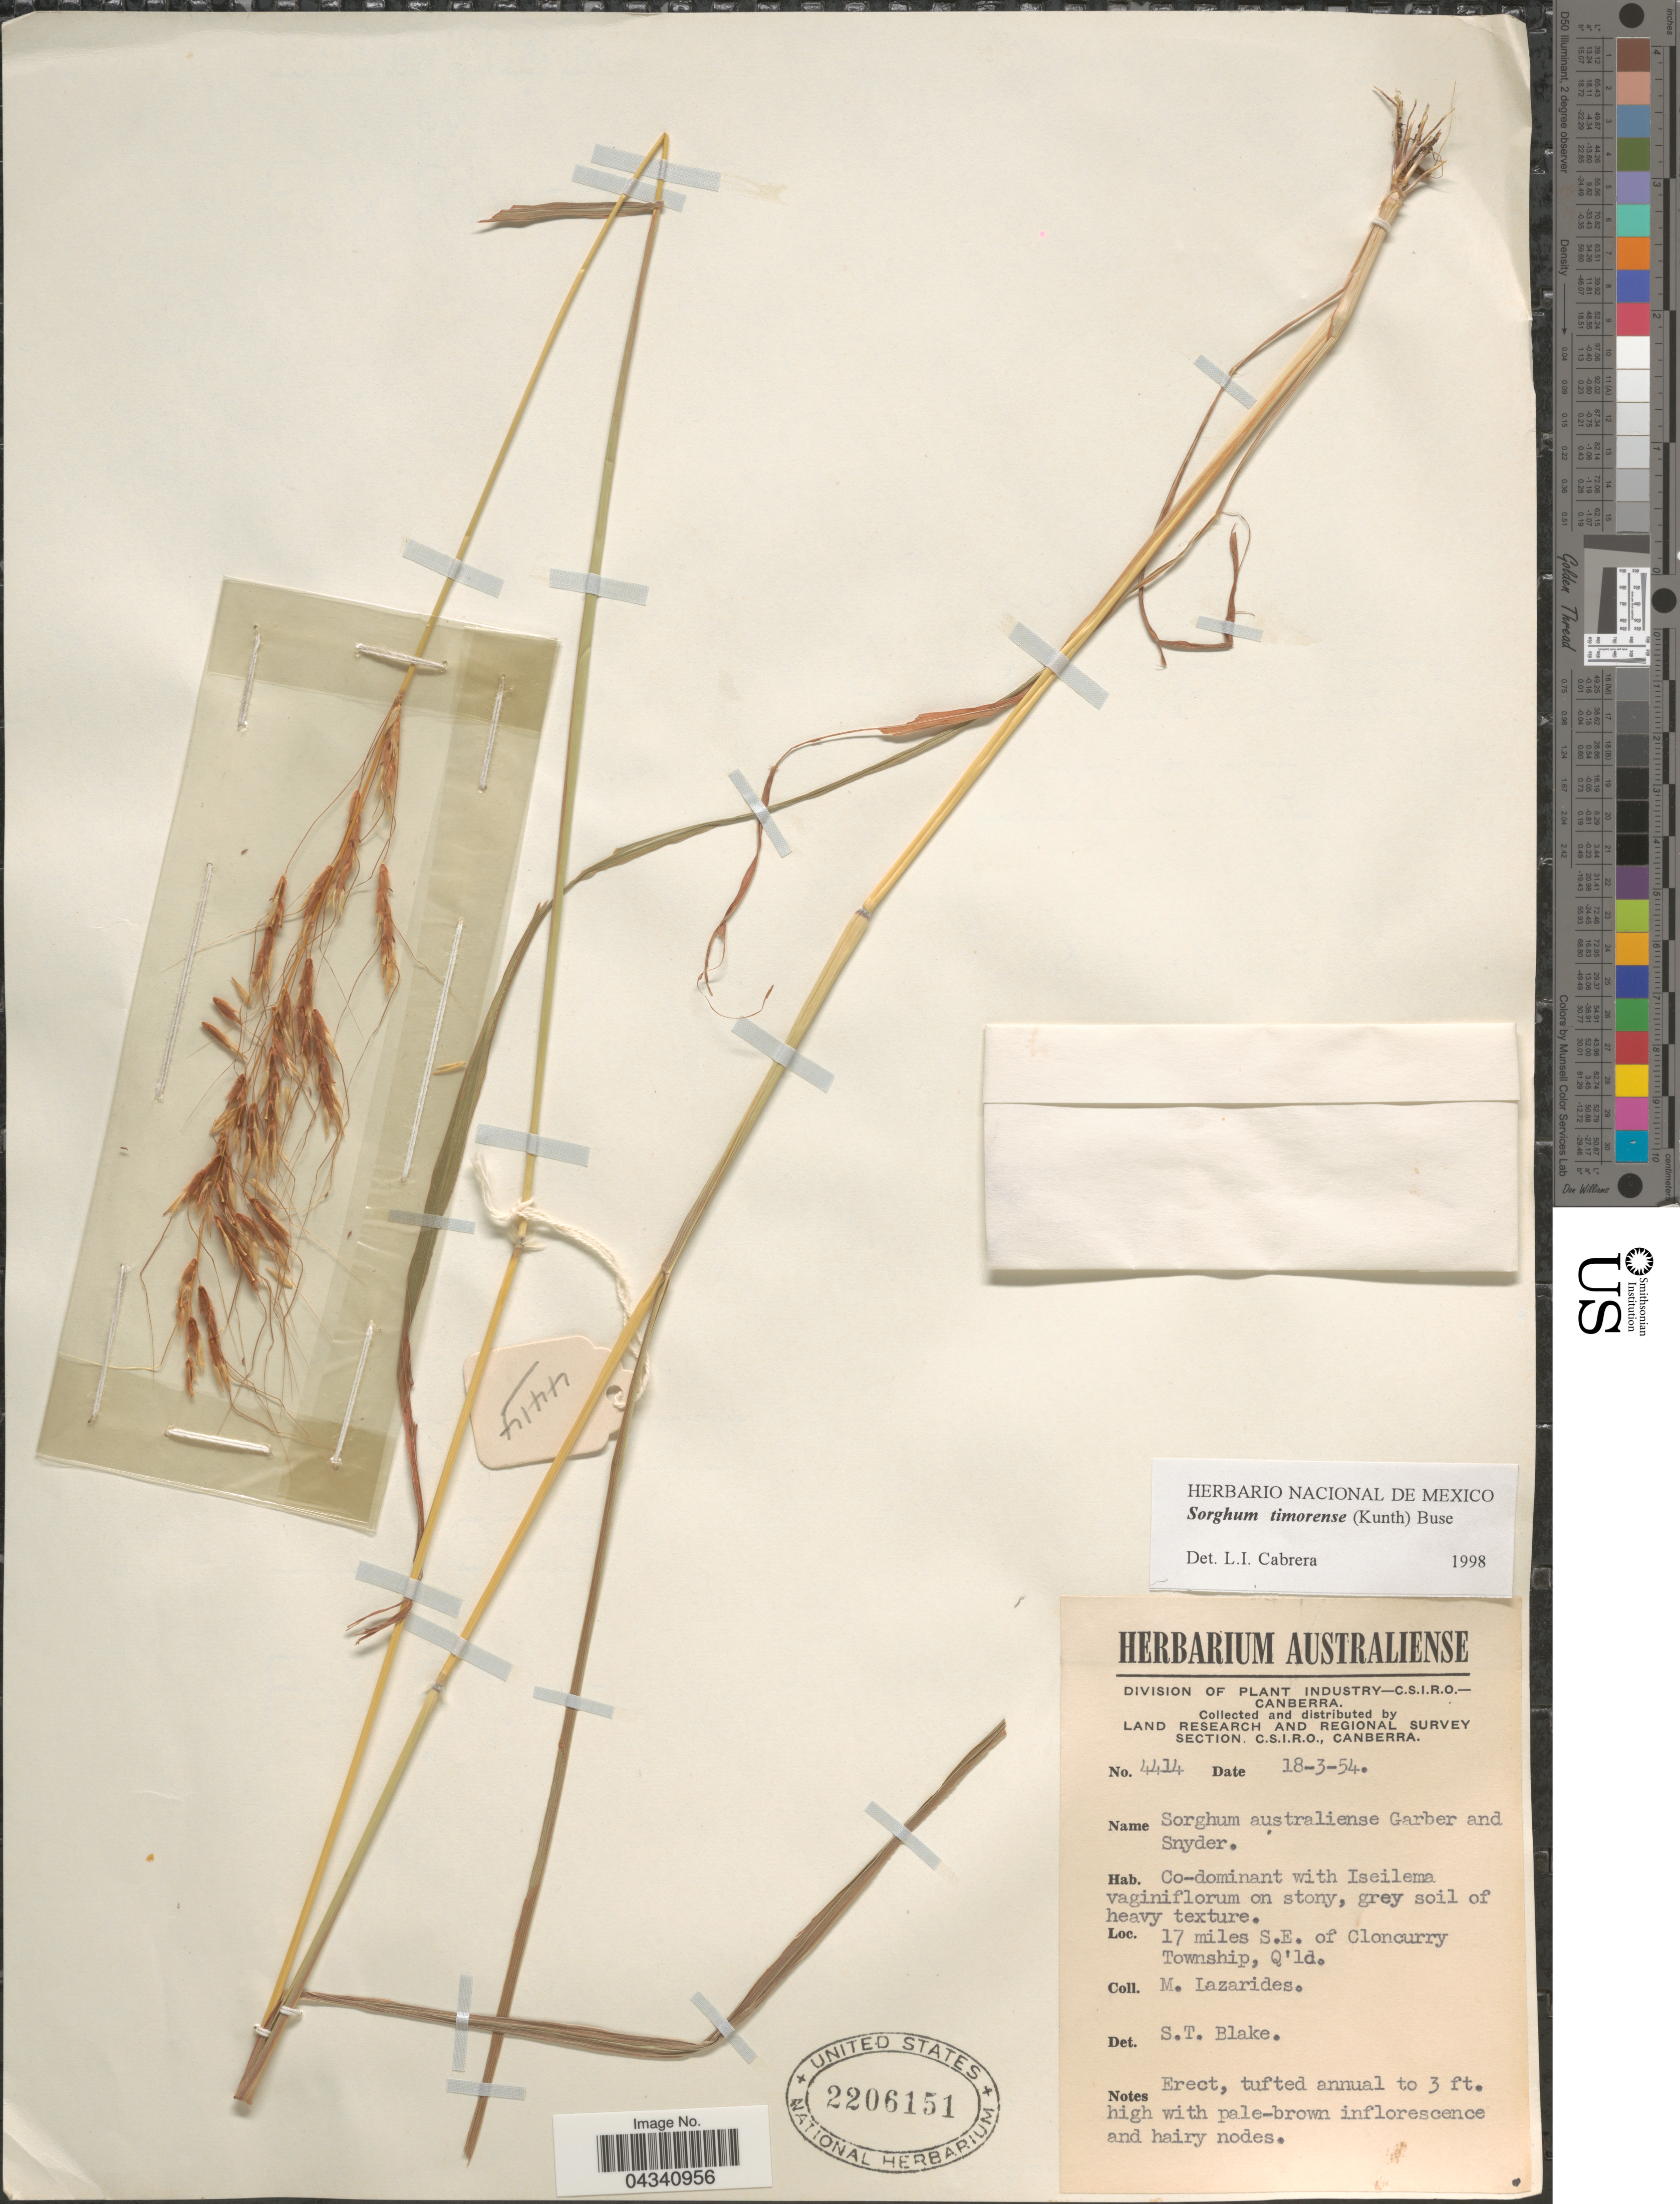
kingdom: Plantae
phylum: Tracheophyta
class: Liliopsida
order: Poales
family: Poaceae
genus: Sorghum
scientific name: Sorghum timorense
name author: (Kunth) Büse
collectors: M. Lazarides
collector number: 4414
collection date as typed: Transcribed d/m/y: 18/3/54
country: Australia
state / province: Queensland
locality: Land Research and Regional Survey Section, C.S.I.R.O. 17 miles S.E. of Cloncurry Township.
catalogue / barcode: US 2206151